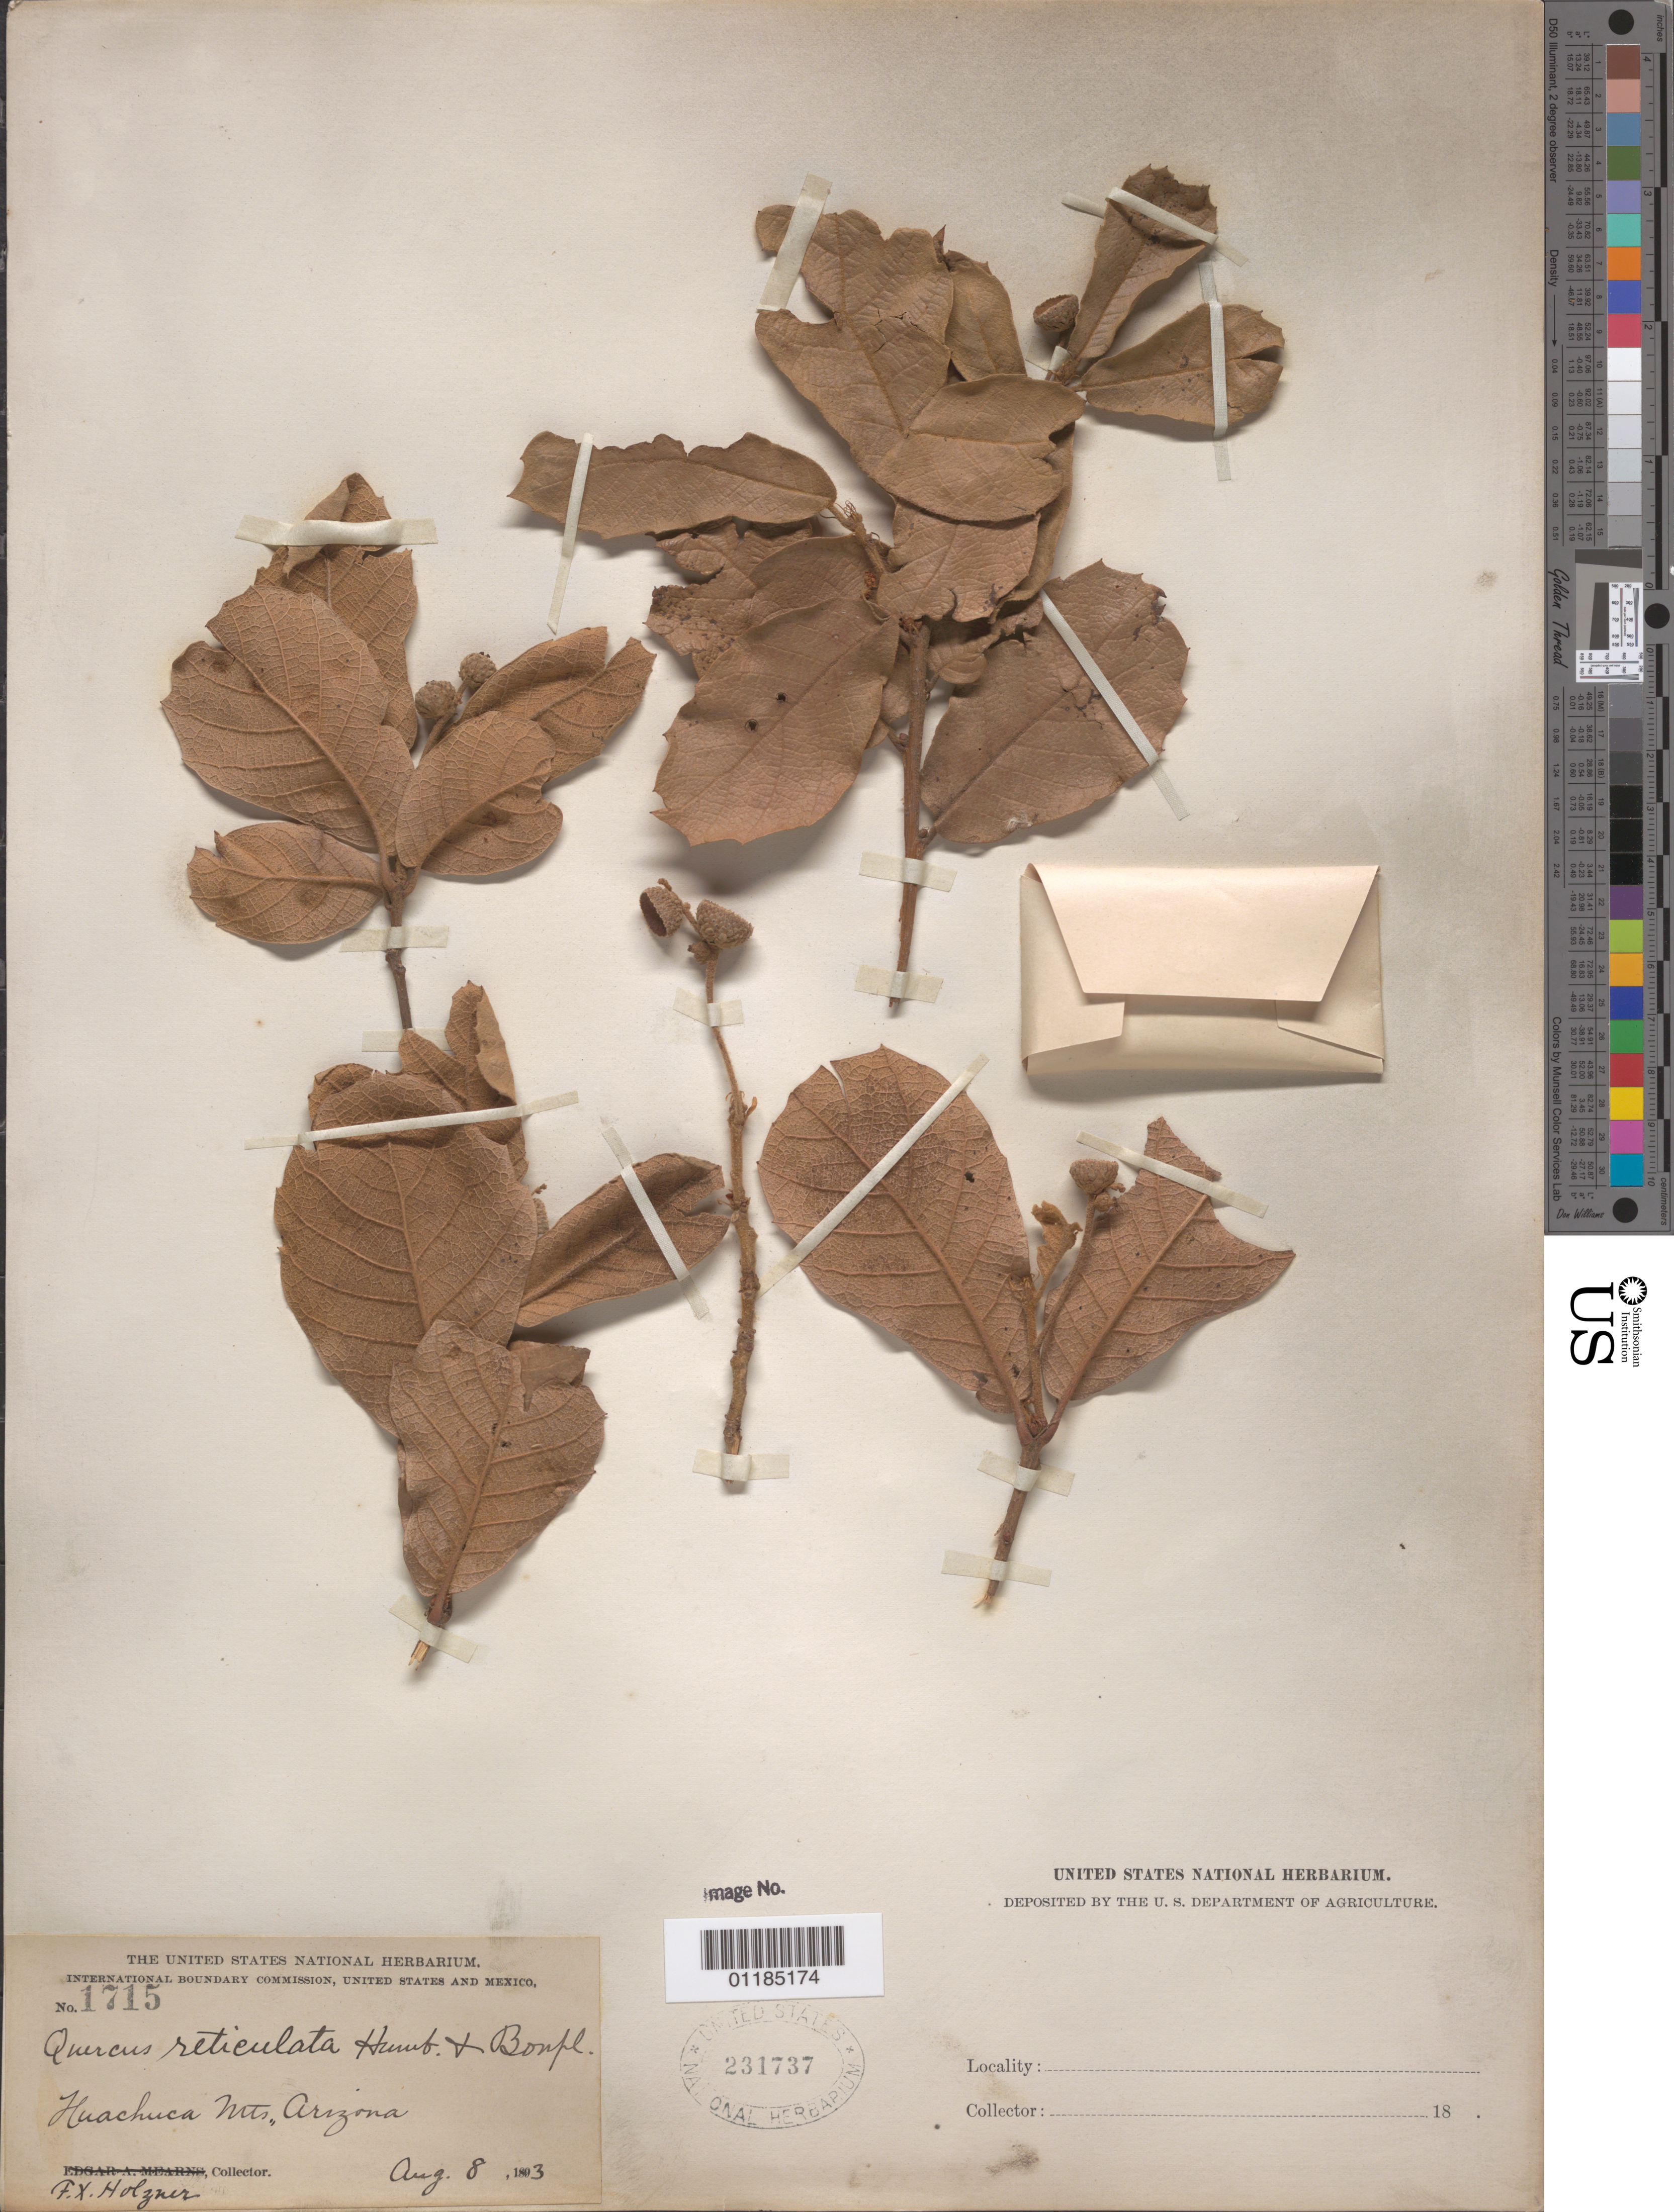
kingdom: Plantae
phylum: Tracheophyta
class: Magnoliopsida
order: Fagales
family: Fagaceae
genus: Quercus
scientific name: Quercus reticulata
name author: Humb. & Bonpl.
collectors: F. X. Holzner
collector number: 1715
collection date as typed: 08 Aug 1893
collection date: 1893-08-08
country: United States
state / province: Arizona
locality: Huachuca Mts.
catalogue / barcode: US 231737